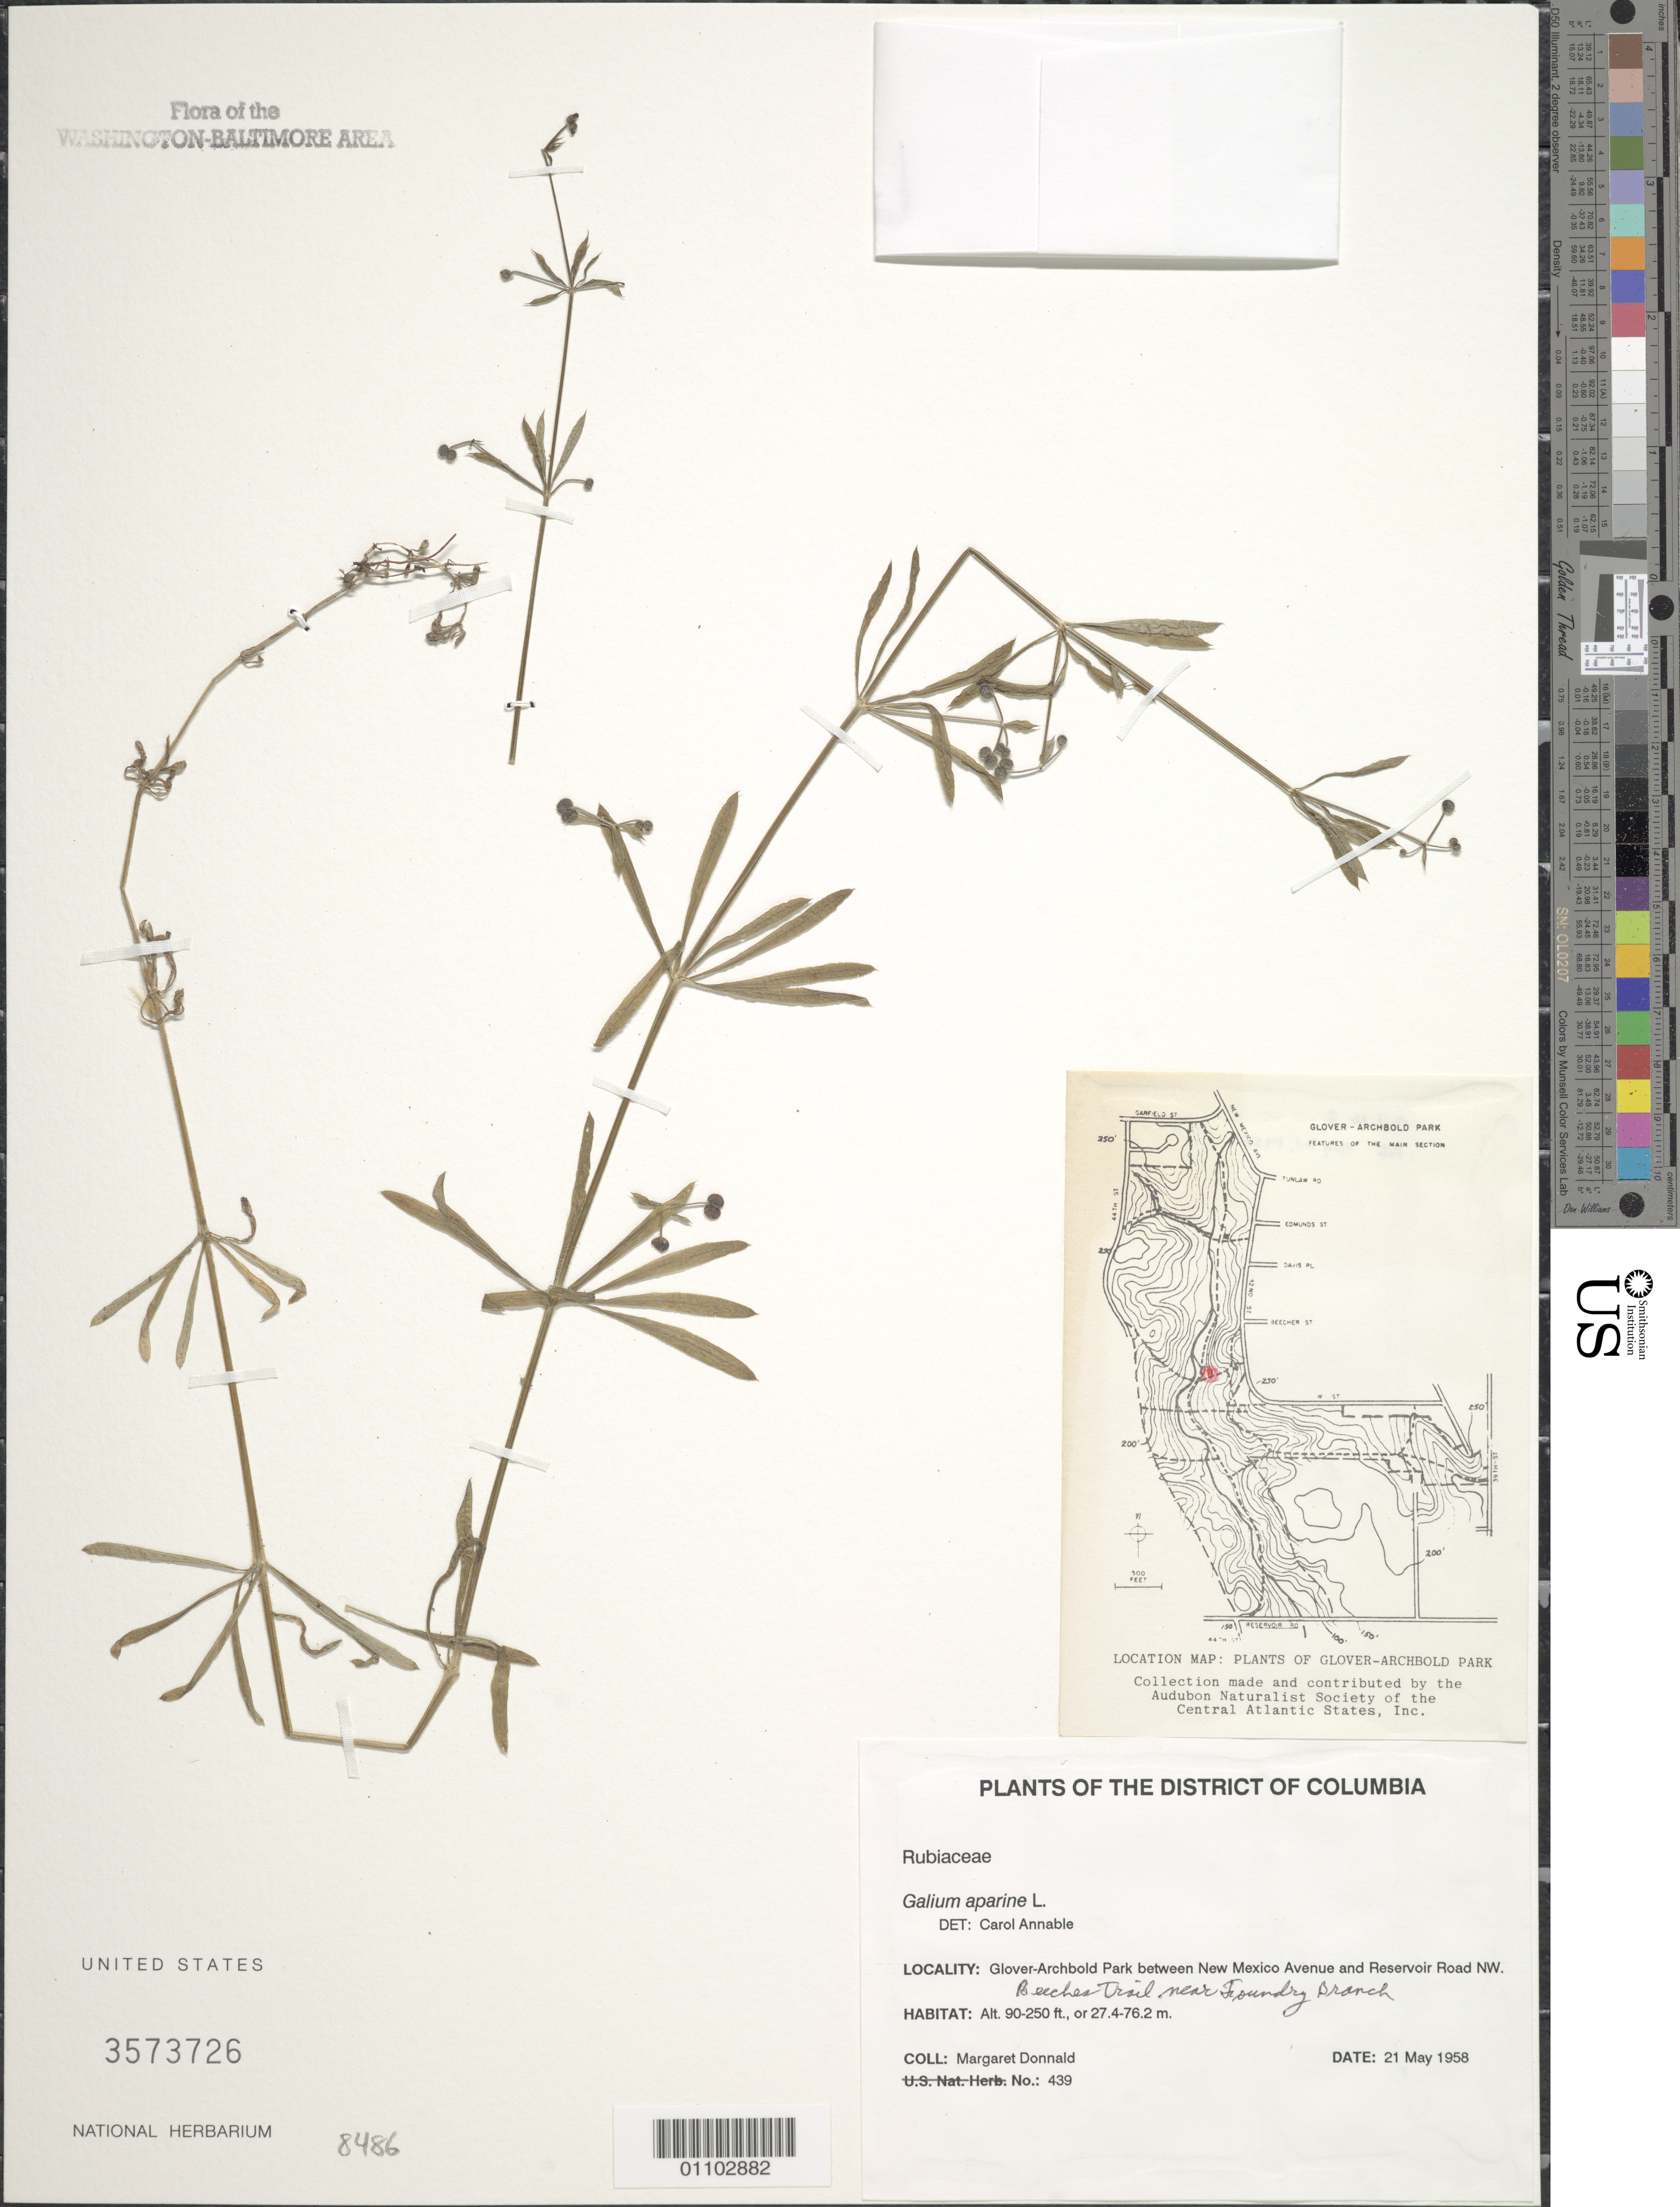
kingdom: Plantae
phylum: Tracheophyta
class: Magnoliopsida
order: Gentianales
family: Rubiaceae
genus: Galium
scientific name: Galium aparine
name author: L.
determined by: Annable, C. R.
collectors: M. Donnald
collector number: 439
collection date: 1958-05-21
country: United States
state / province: District of Columbia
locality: Glover-Archbold Park between New Mexico Avenue and Reservoir Road NW., Beeches trail near Foundry Branch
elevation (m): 27.4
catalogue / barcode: US 3573726